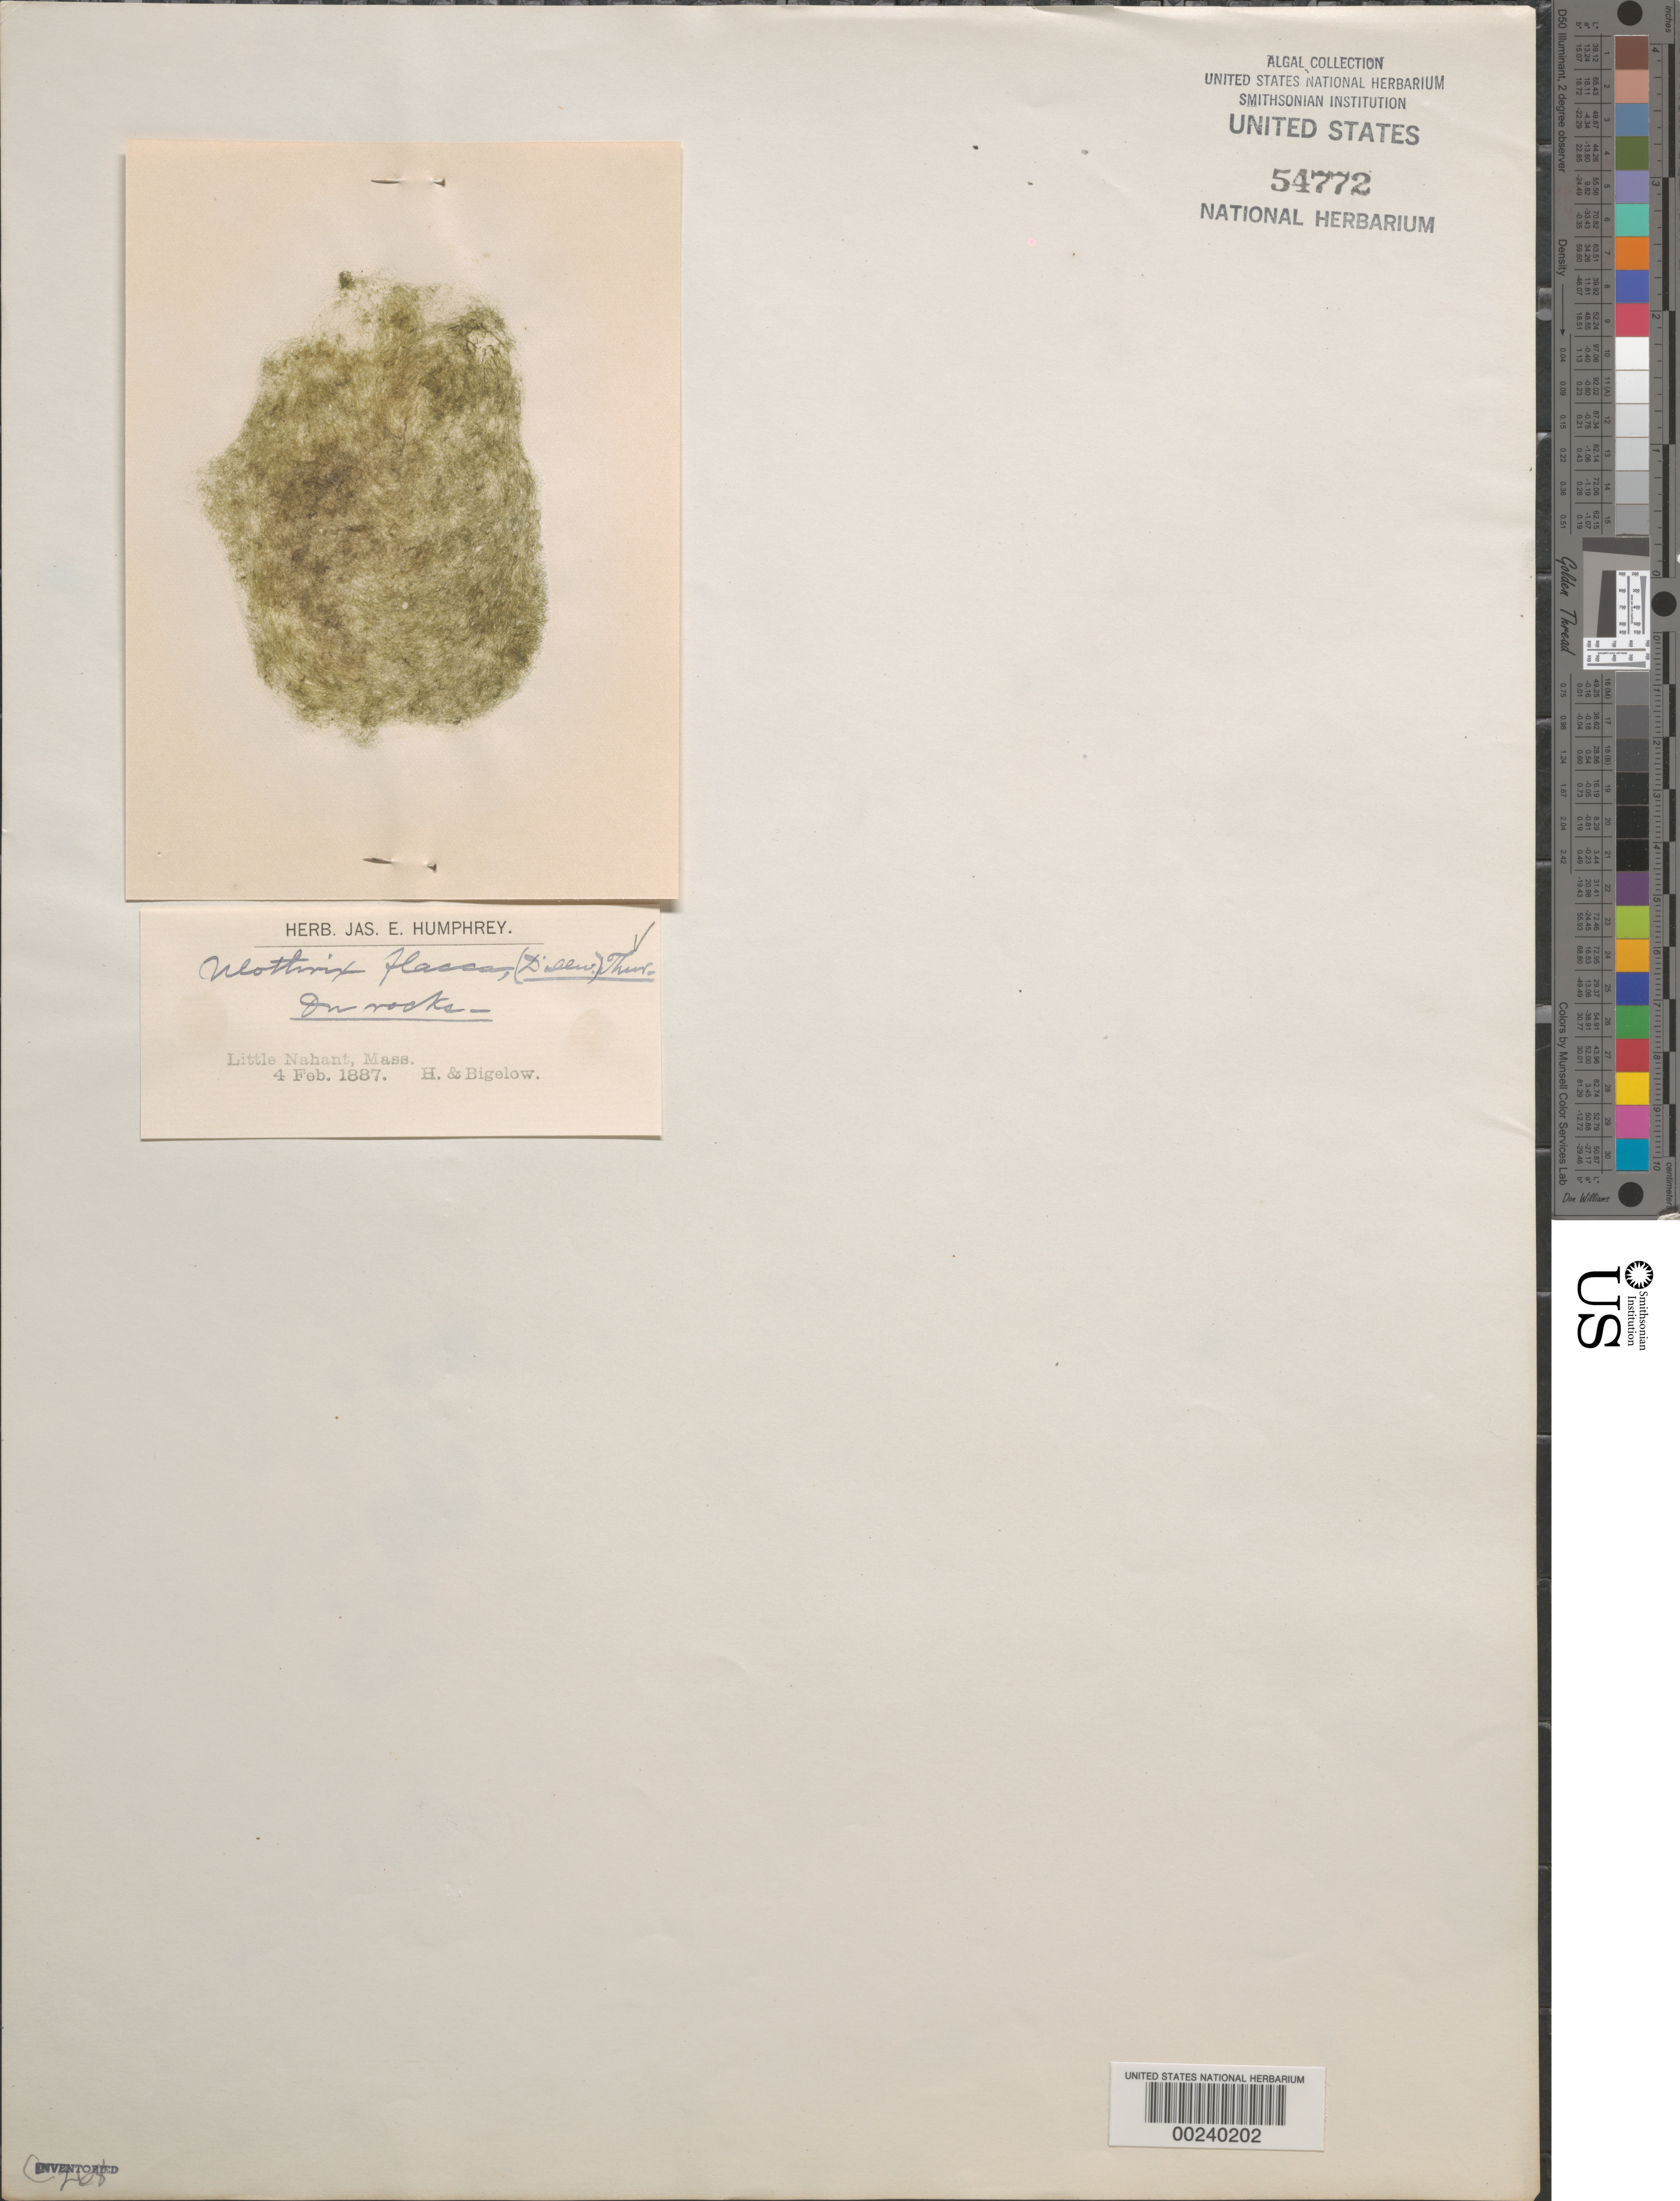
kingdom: Plantae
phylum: Chlorophyta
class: Ulvophyceae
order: Ulotrichales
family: Ulotrichaceae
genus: Ulothrix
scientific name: Ulothrix flacca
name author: (Dillwyn) Thur. in Le Jol.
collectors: J. Humphrey & R. Bigelow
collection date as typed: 04 Feb 1887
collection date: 1887-02-04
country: United States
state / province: Massachusetts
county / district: Essex County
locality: Little Nahant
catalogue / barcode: US 54772